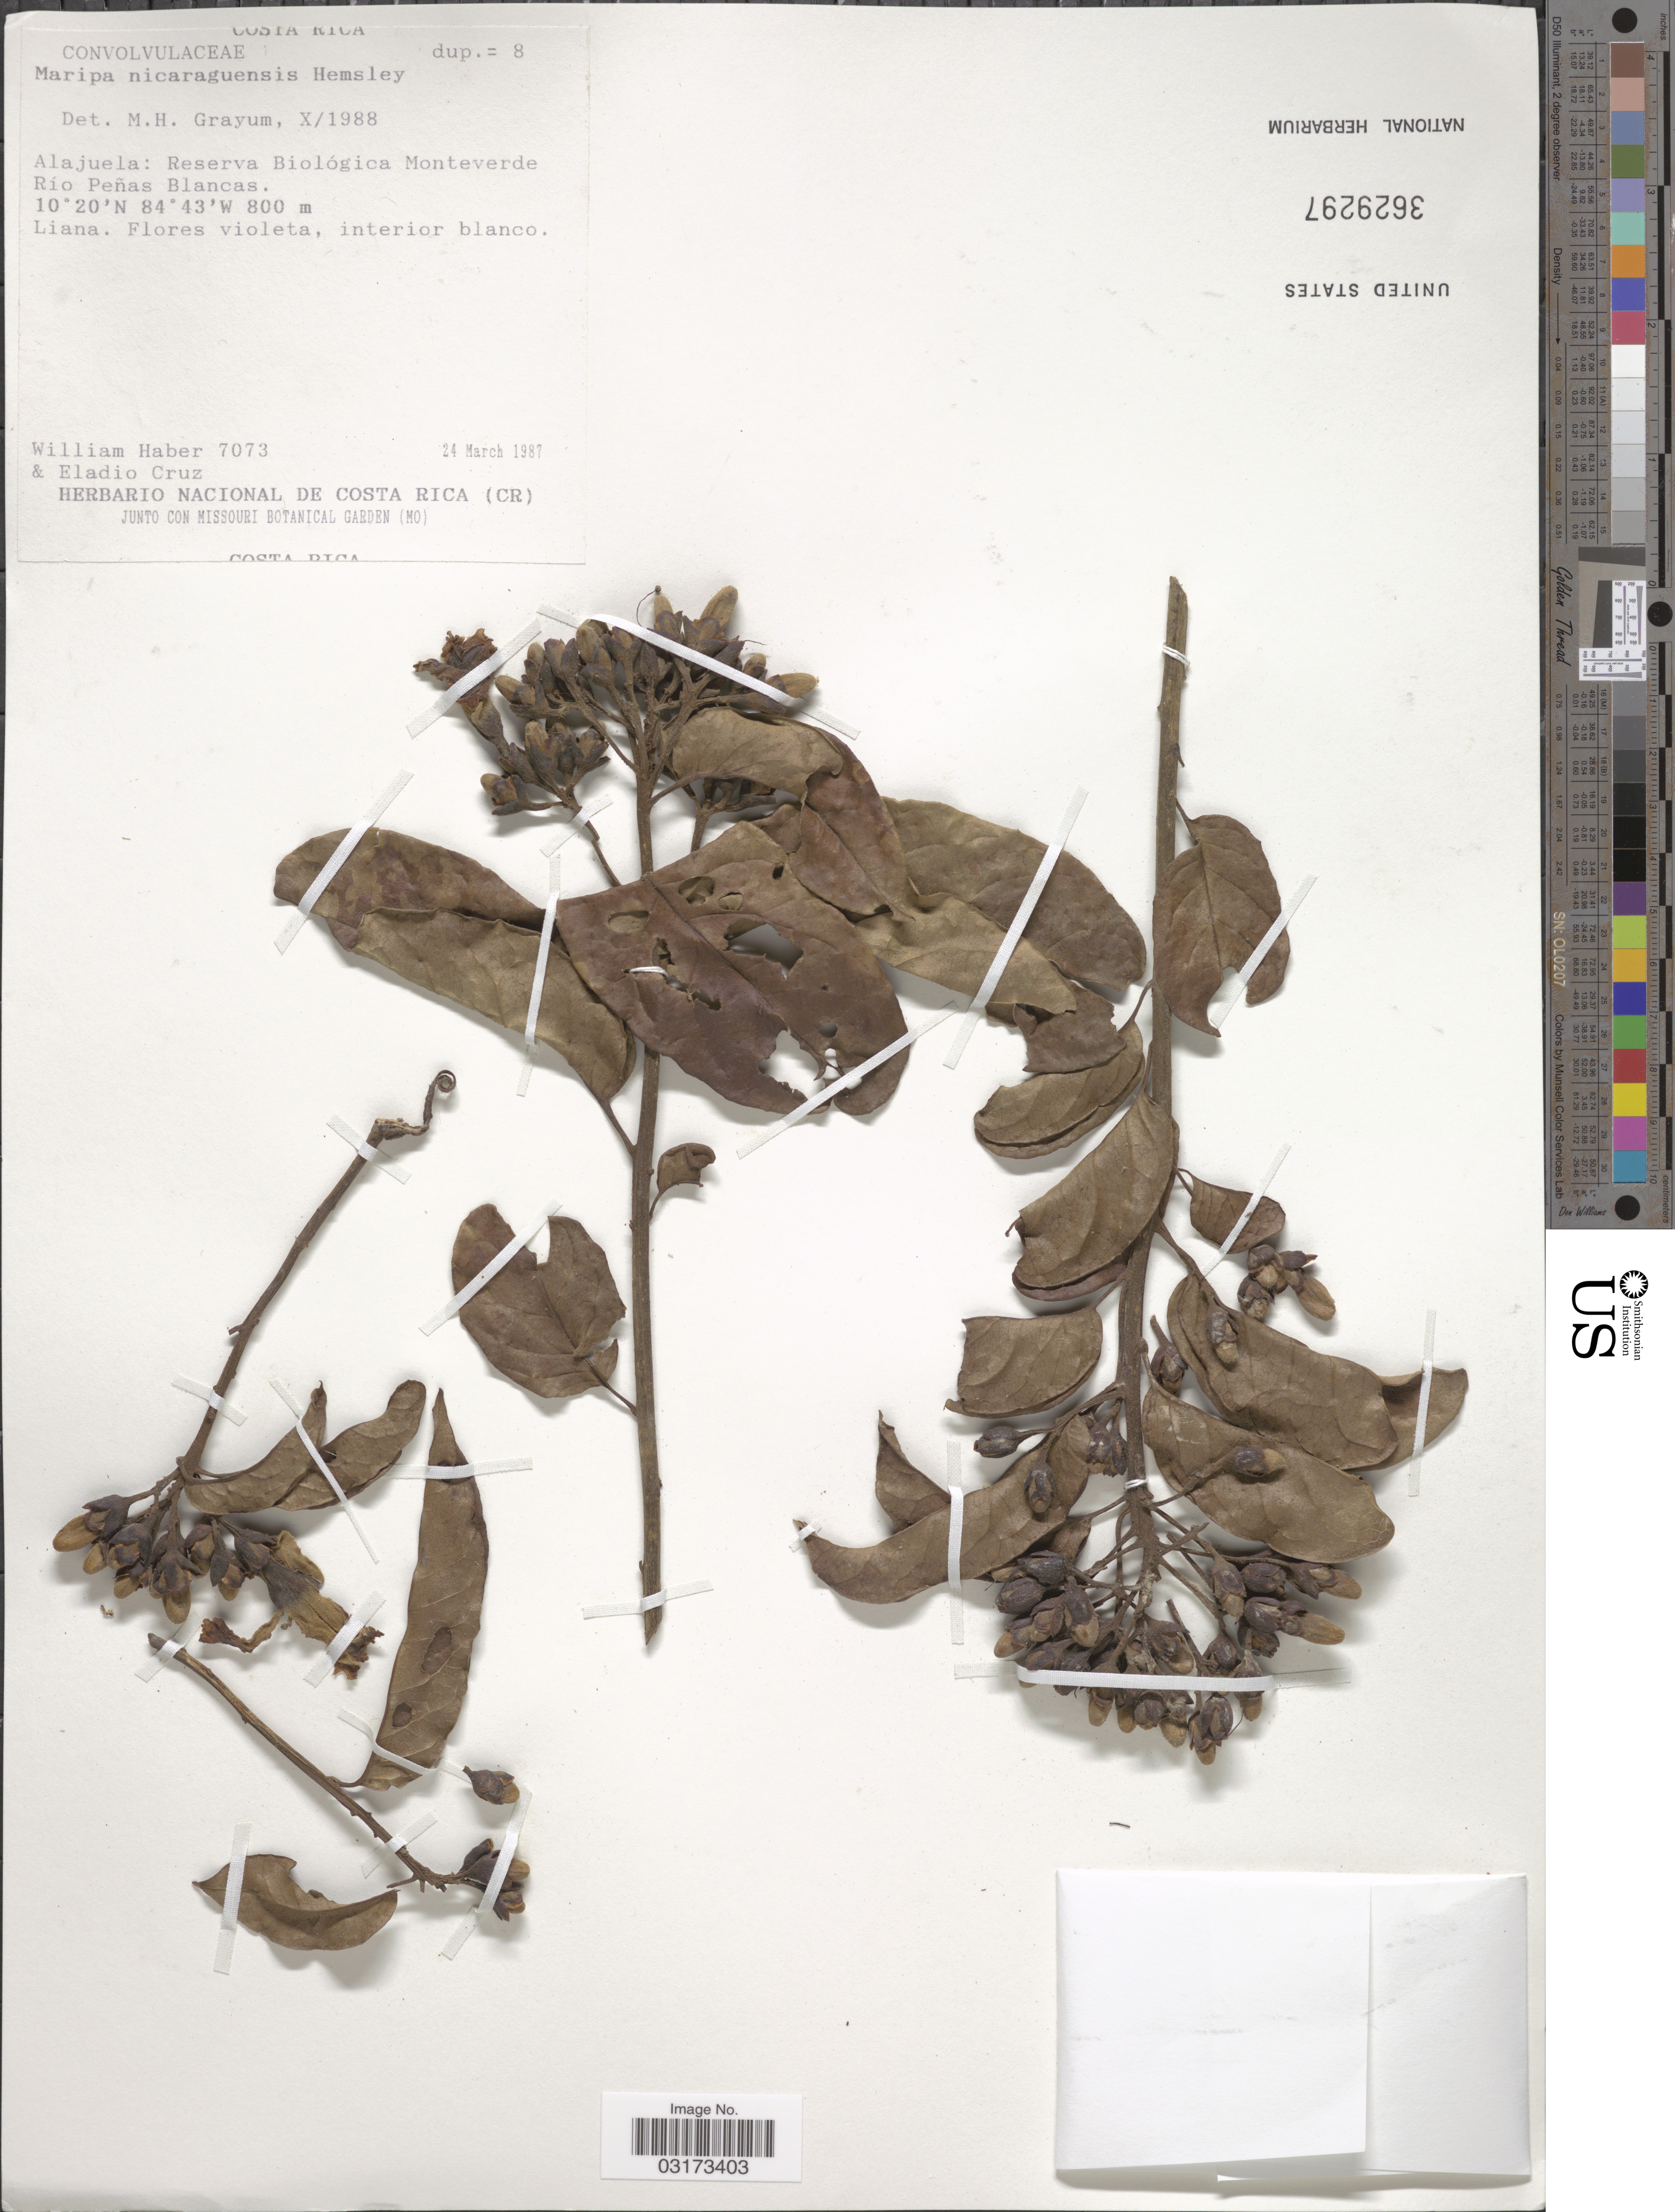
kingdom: Plantae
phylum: Tracheophyta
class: Magnoliopsida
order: Solanales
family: Convolvulaceae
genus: Maripa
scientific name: Maripa nicaraguensis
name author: Hemsl.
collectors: W. Haber & E. Cruz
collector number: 7073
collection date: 1987-03-24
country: Costa Rica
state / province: Alajuela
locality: Reserva Biológica Monteverde Rio Peñas Blancas.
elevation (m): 800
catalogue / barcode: US 3629297